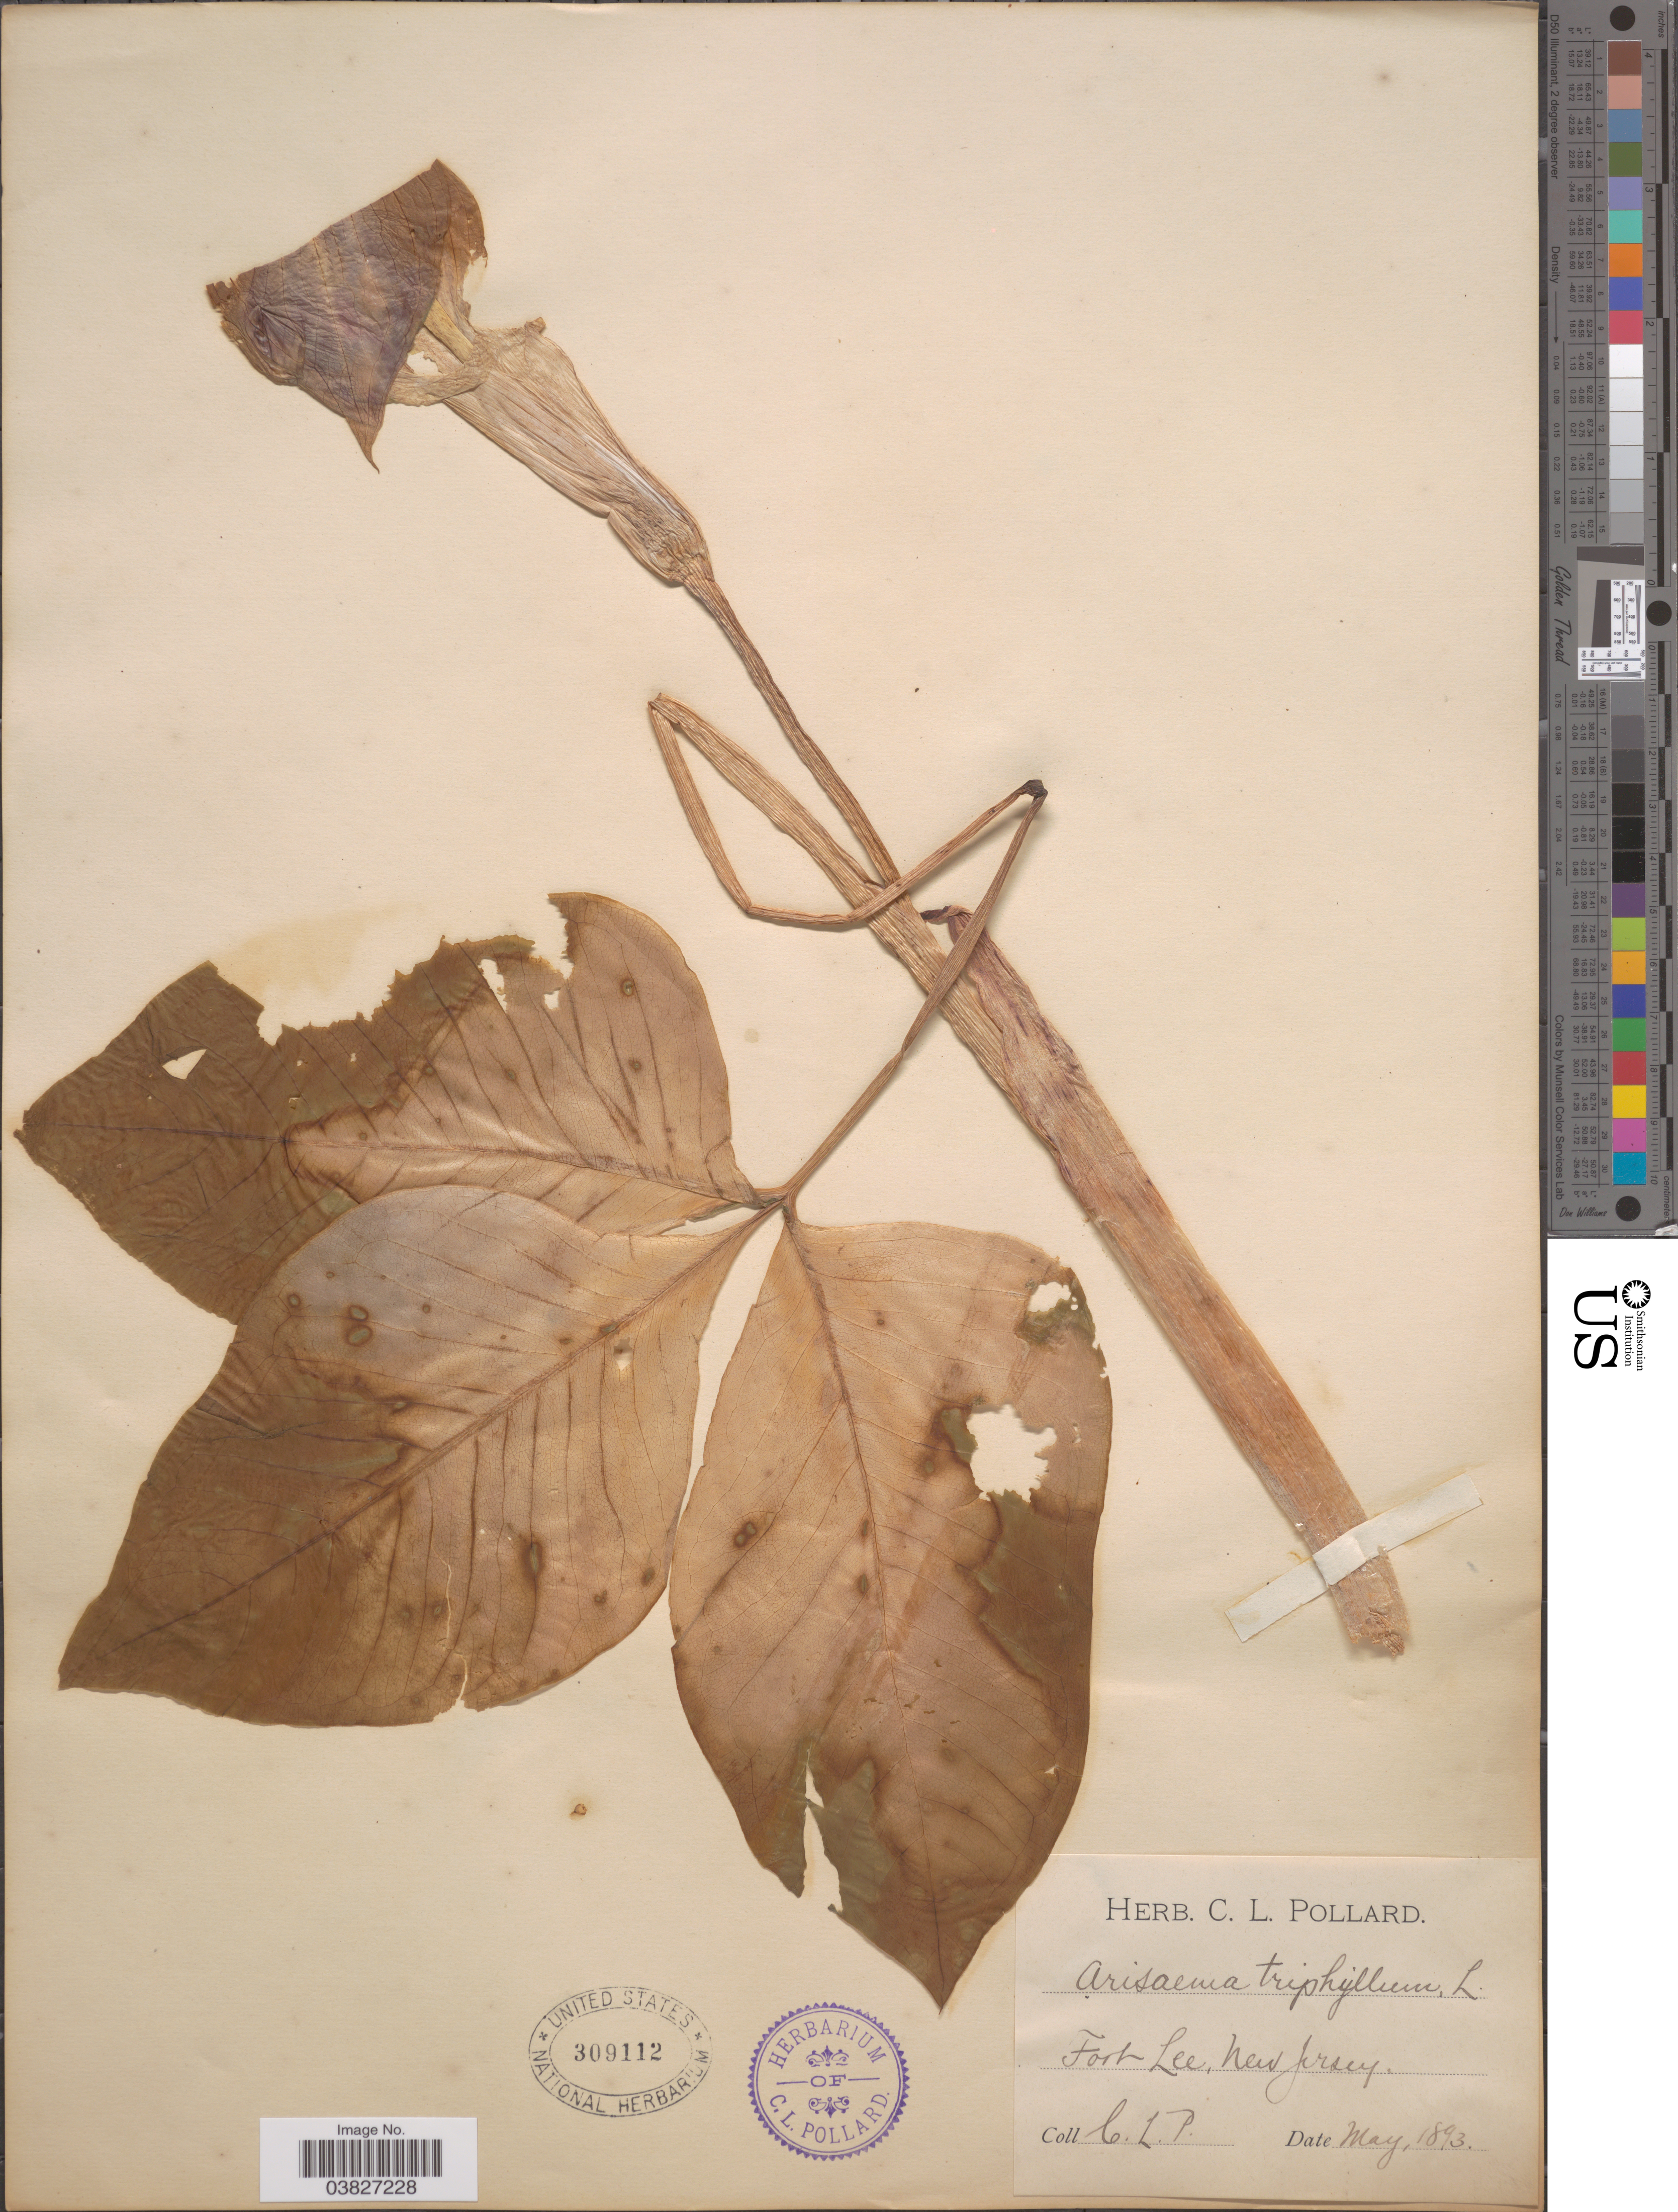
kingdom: Plantae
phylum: Tracheophyta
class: Liliopsida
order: Alismatales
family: Araceae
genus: Arisaema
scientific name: Arisaema triphyllum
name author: (L.) Schott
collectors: C. L. Pollard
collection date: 1893-05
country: United States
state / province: New Jersey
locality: Fort Lee.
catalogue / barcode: US 309112